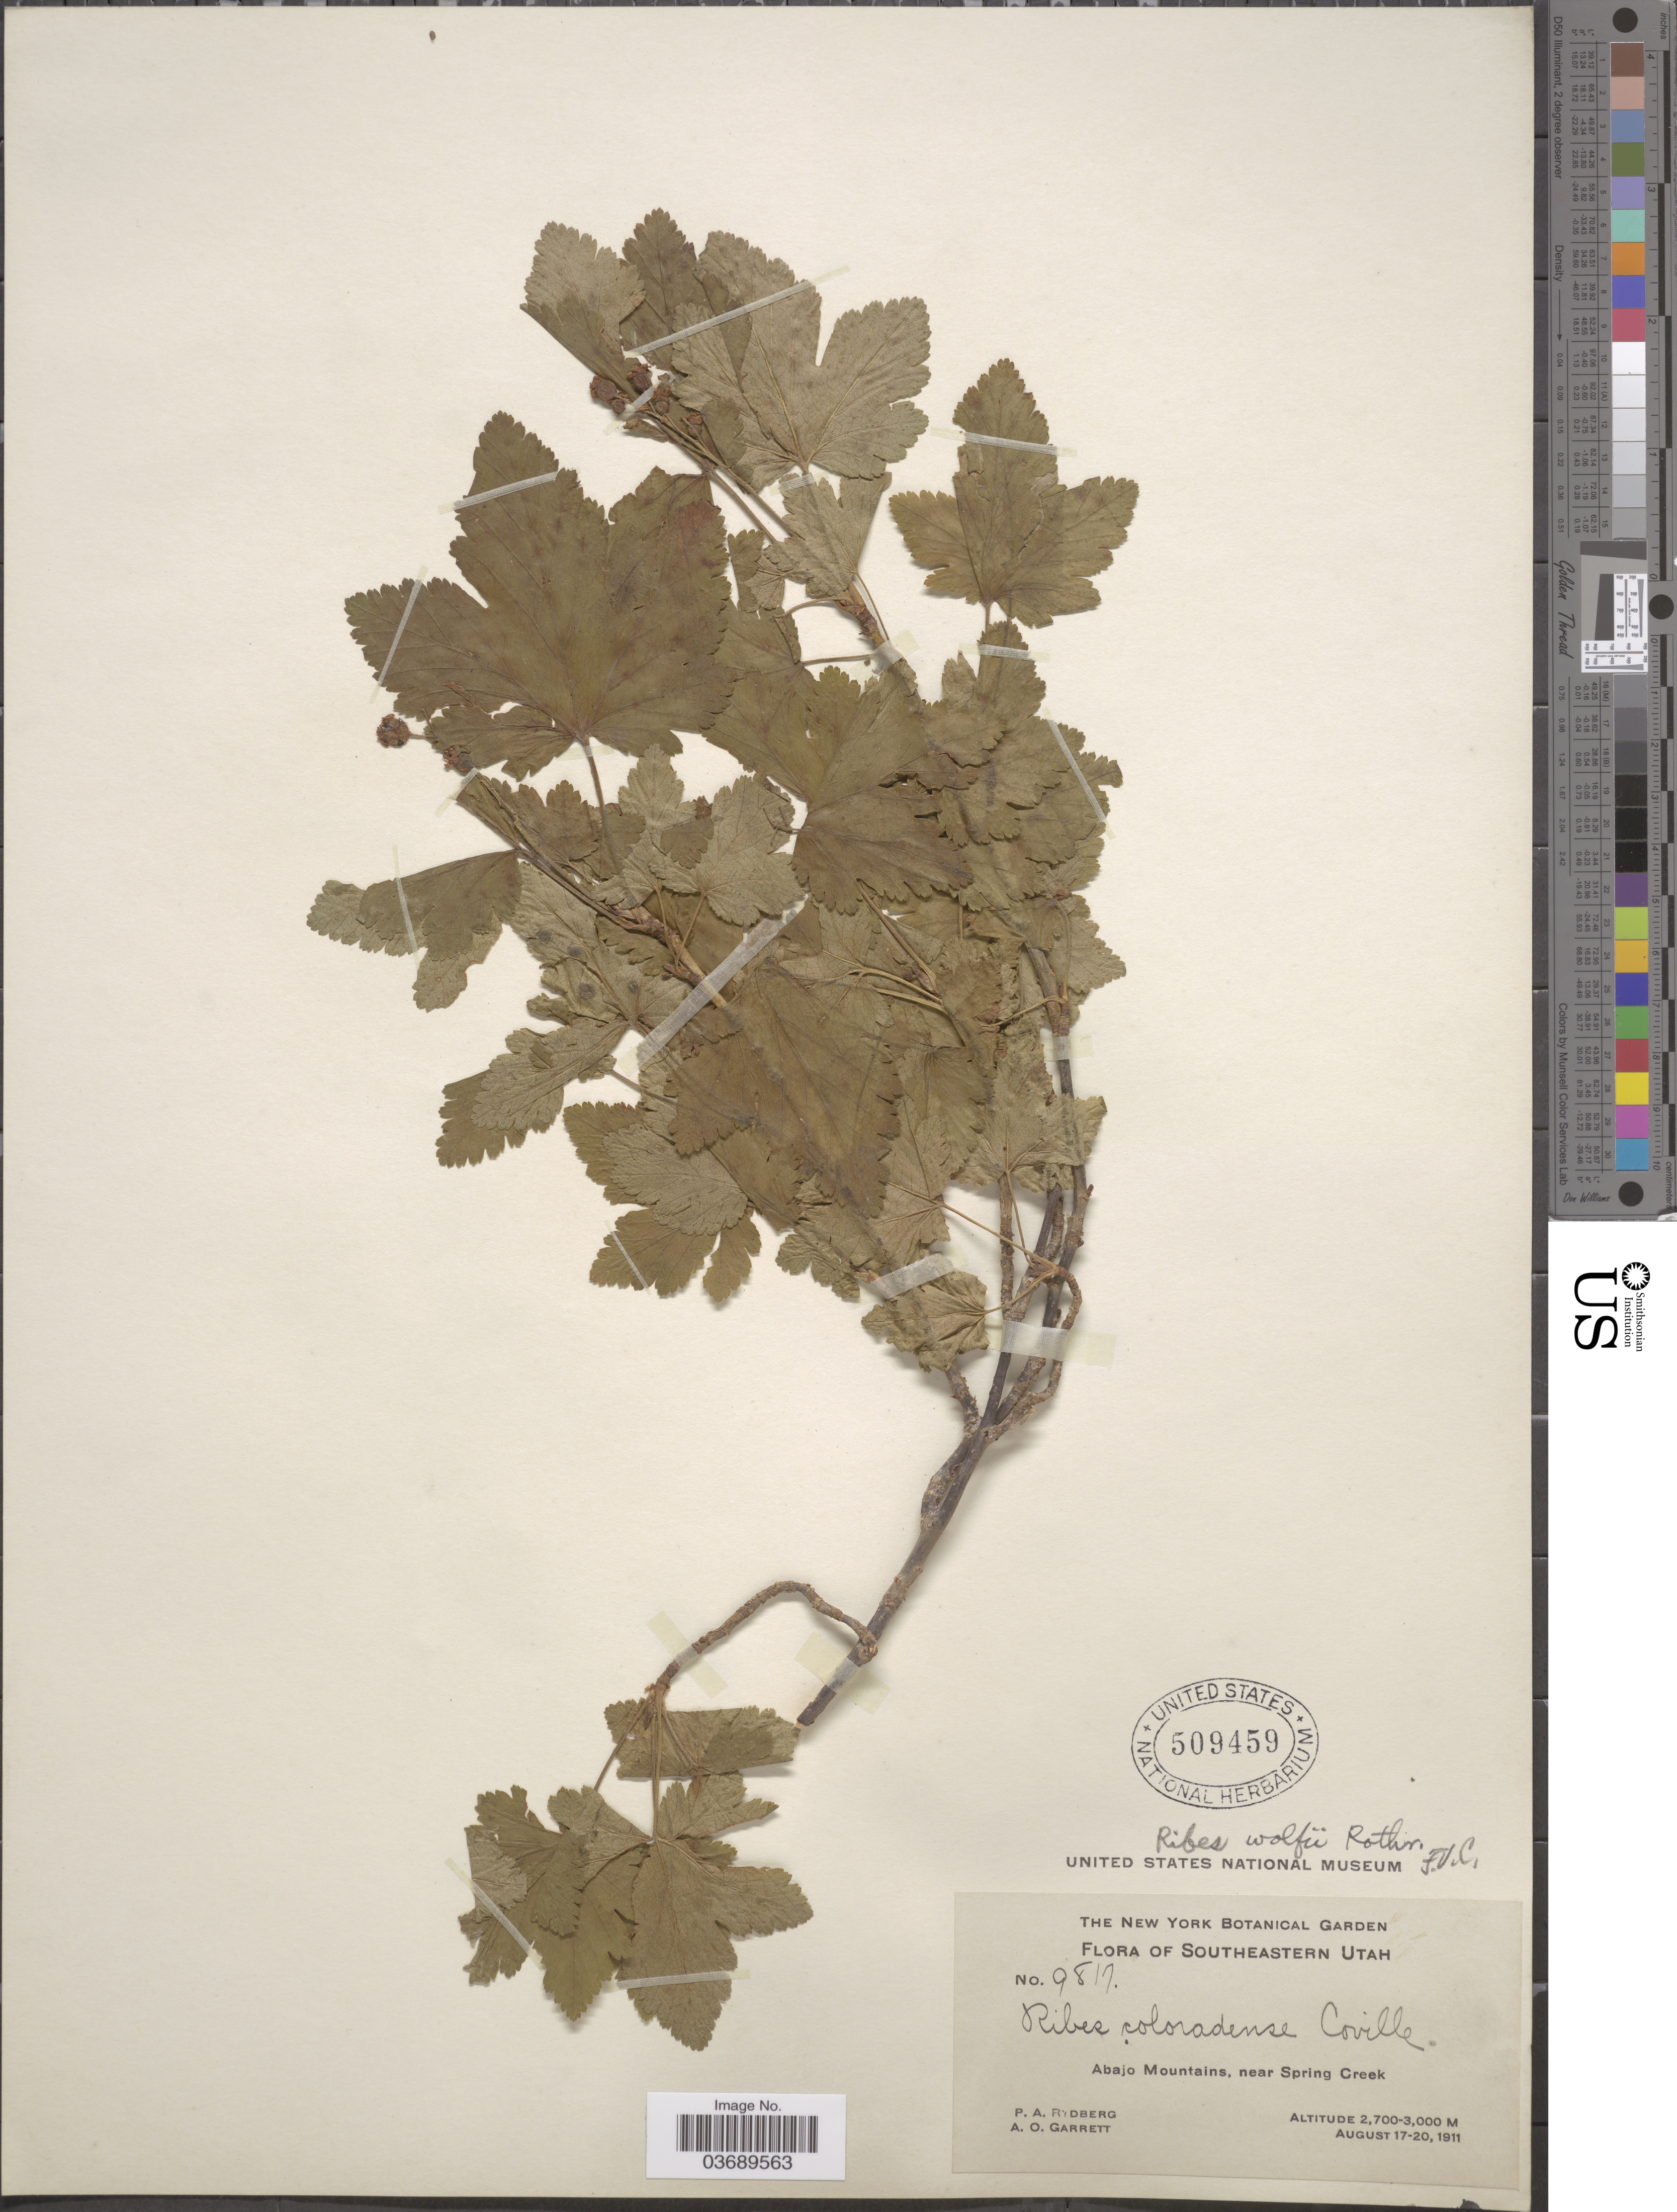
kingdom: Plantae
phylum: Tracheophyta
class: Magnoliopsida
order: Saxifragales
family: Grossulariaceae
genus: Ribes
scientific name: Ribes wolfii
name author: Rothr.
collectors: P. A. Rydberg & A. O. Garrett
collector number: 9817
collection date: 1911-08-17/1911-08-20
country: United States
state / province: Utah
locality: Southeastern Utah. Abajo Mountains, near Spring Creek.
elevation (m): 2700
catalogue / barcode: US 509459